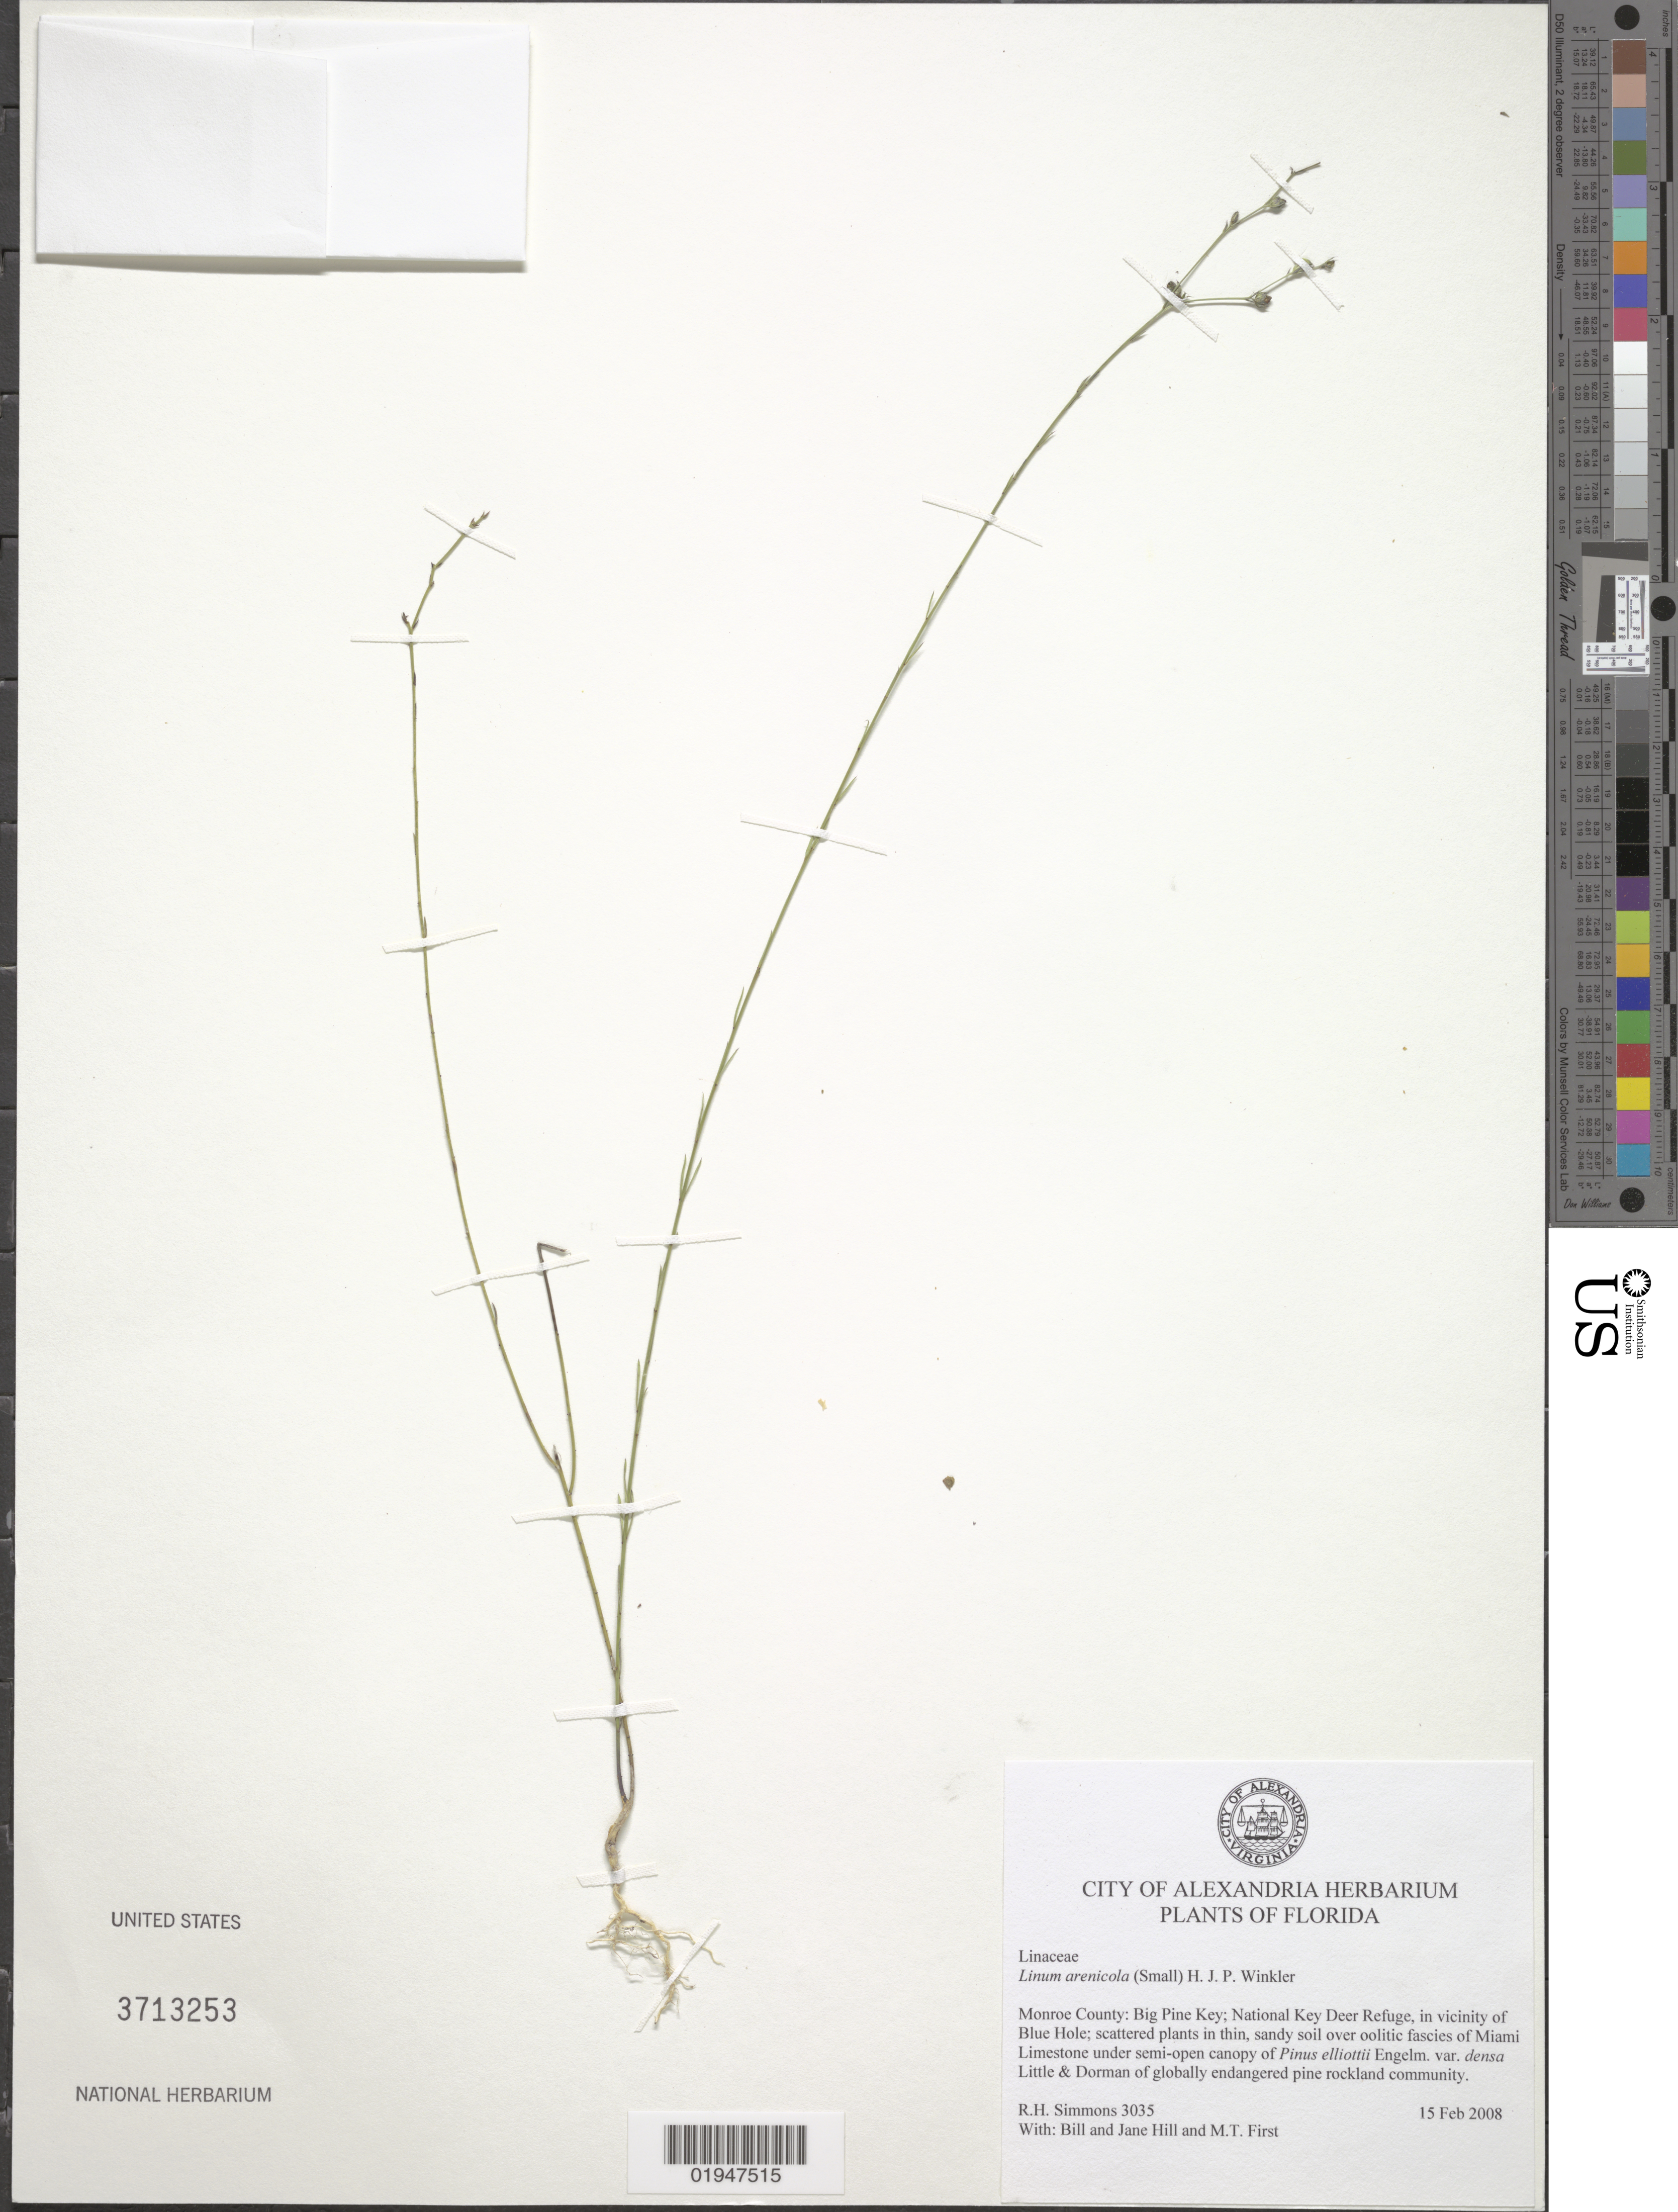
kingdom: Plantae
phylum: Tracheophyta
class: Magnoliopsida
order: Malpighiales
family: Linaceae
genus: Linum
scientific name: Linum arenicola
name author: (Small) H. J. P. Winkler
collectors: R. H. Simmons, B. Hill, J. Hill & M. First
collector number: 3035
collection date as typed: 15 Feb 2008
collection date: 2008-02-15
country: United States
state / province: Florida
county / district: Monroe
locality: Big Pine Key; National Key Deer Refuge, in vicinity of Blue Hole.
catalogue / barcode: US 3713253